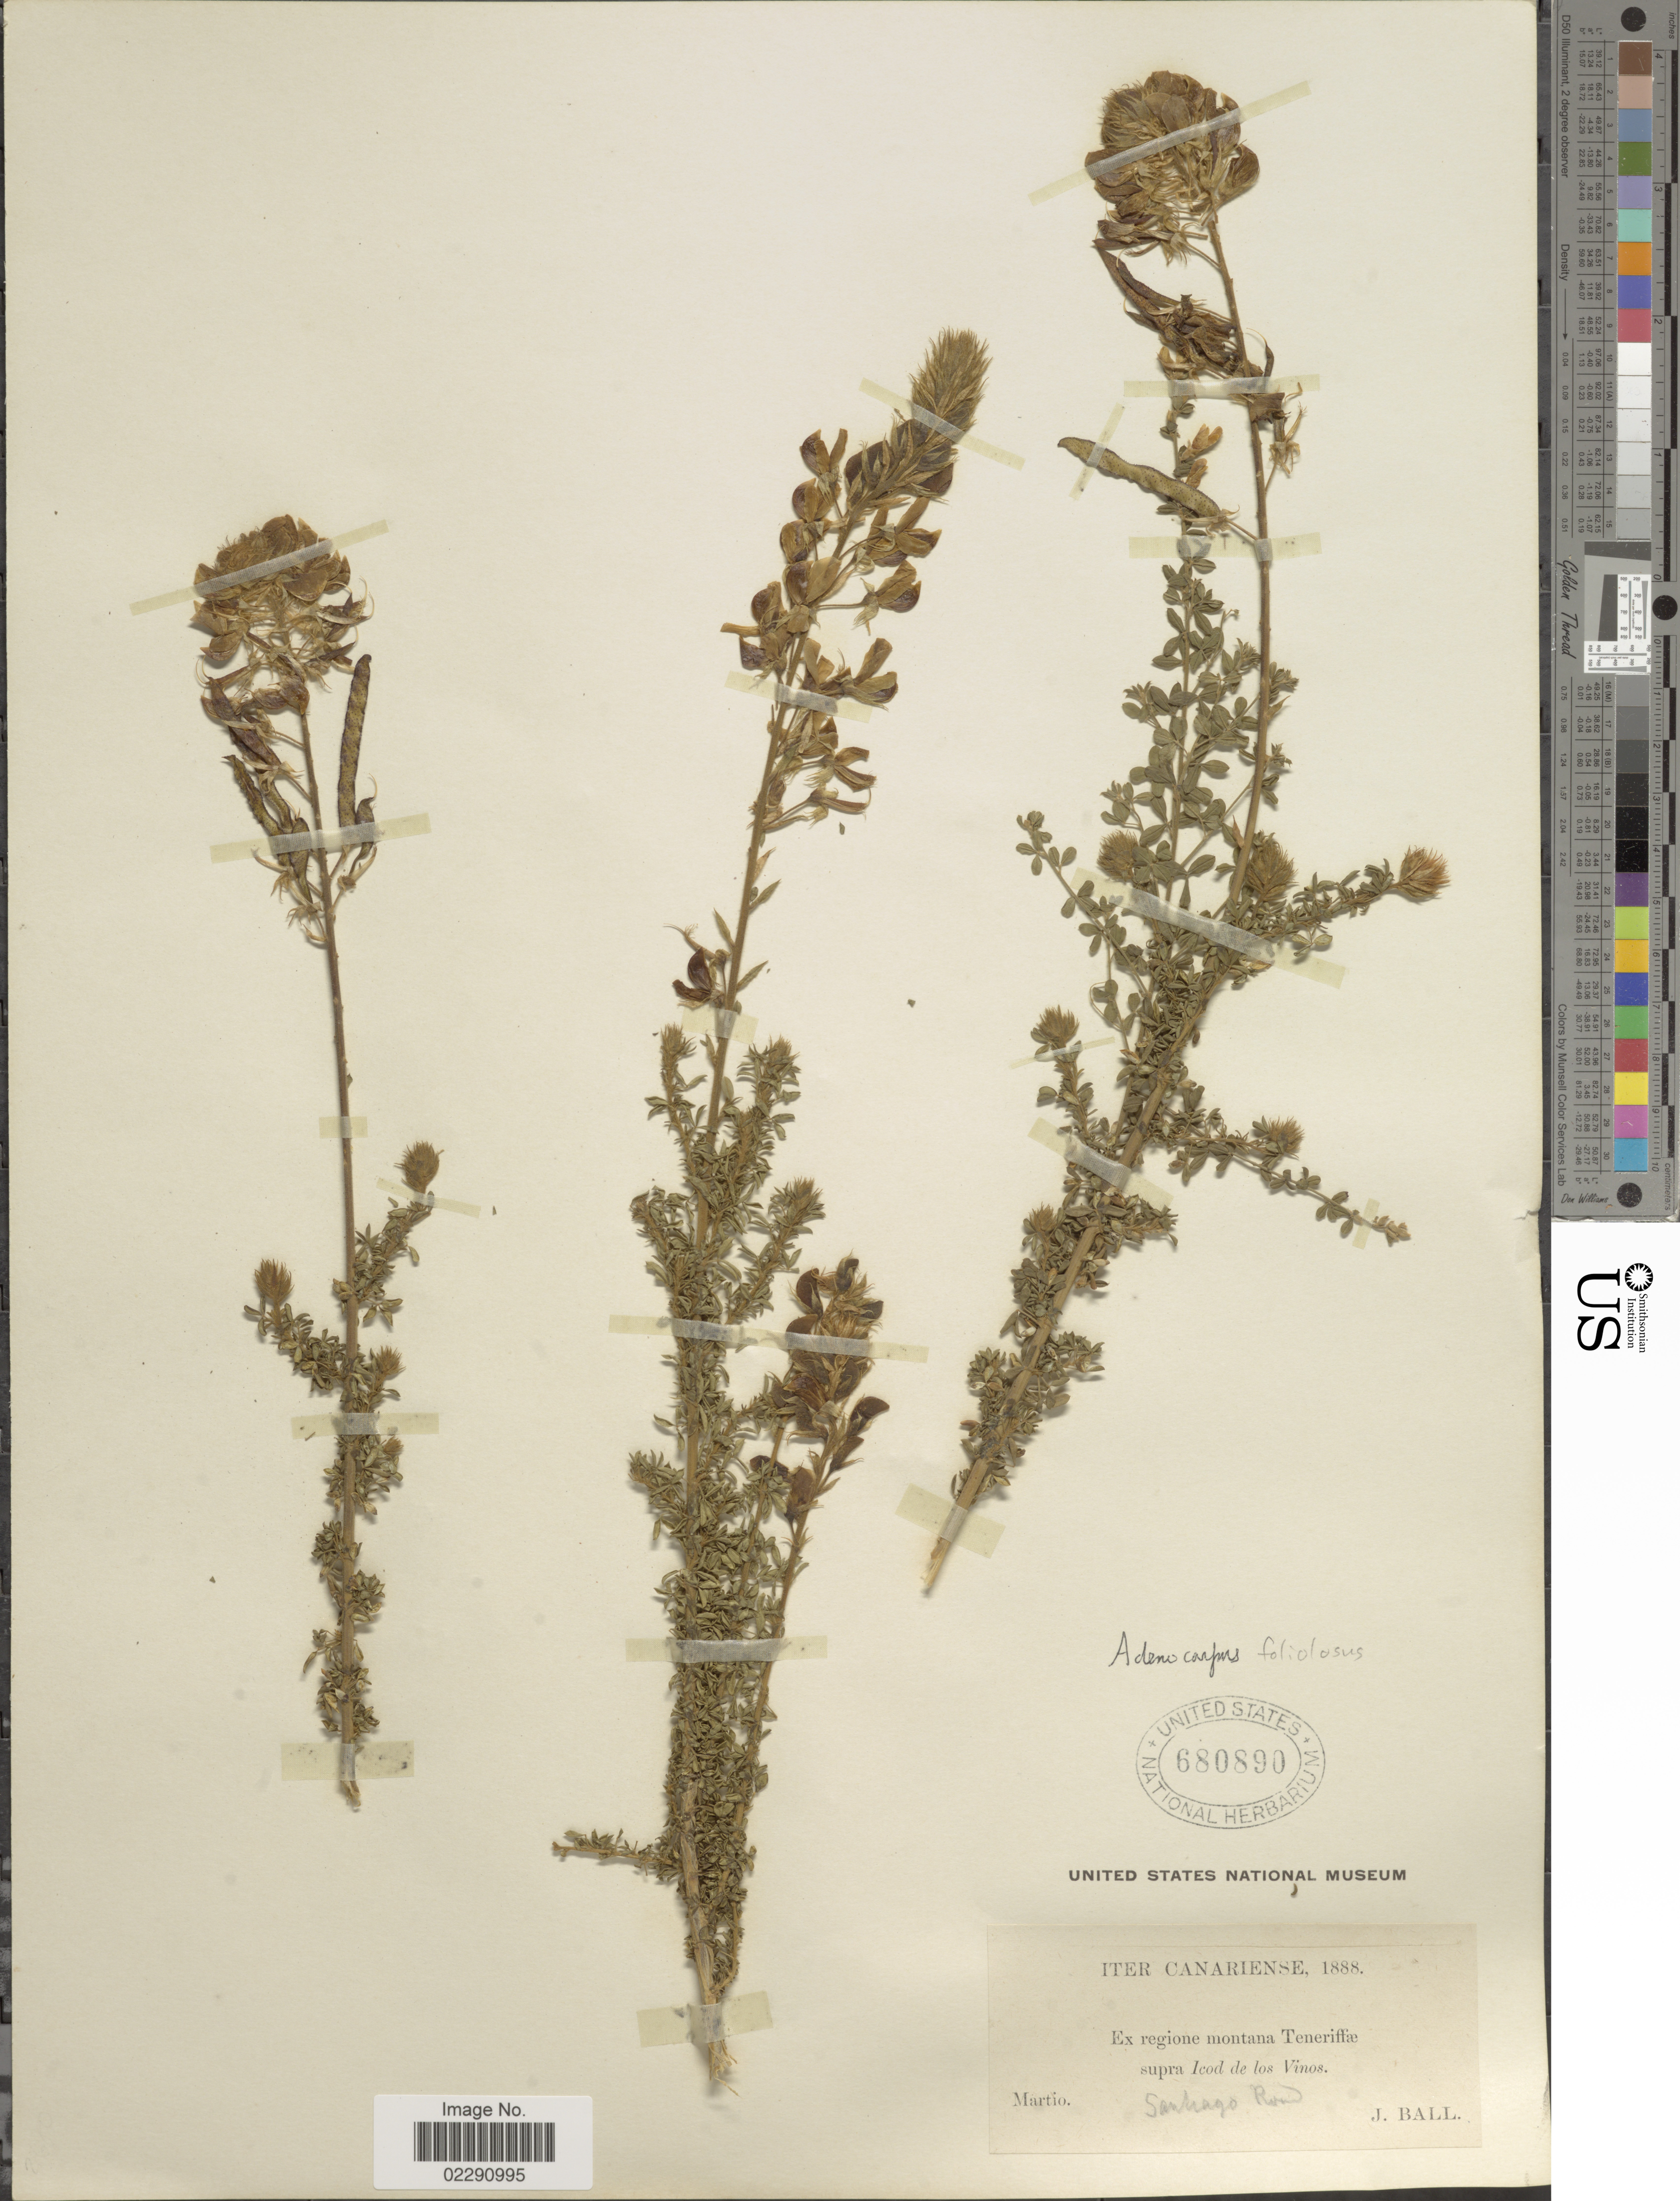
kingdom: Plantae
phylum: Tracheophyta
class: Magnoliopsida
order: Fabales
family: Fabaceae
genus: Adenocarpus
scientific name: Adenocarpus foliolosus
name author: DC.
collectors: J. Ball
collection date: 1888-03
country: Spain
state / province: Canarias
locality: Canariense, regione montana Teneriffae, supra Icod de los Vinos, Santiago Road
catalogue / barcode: US 680890